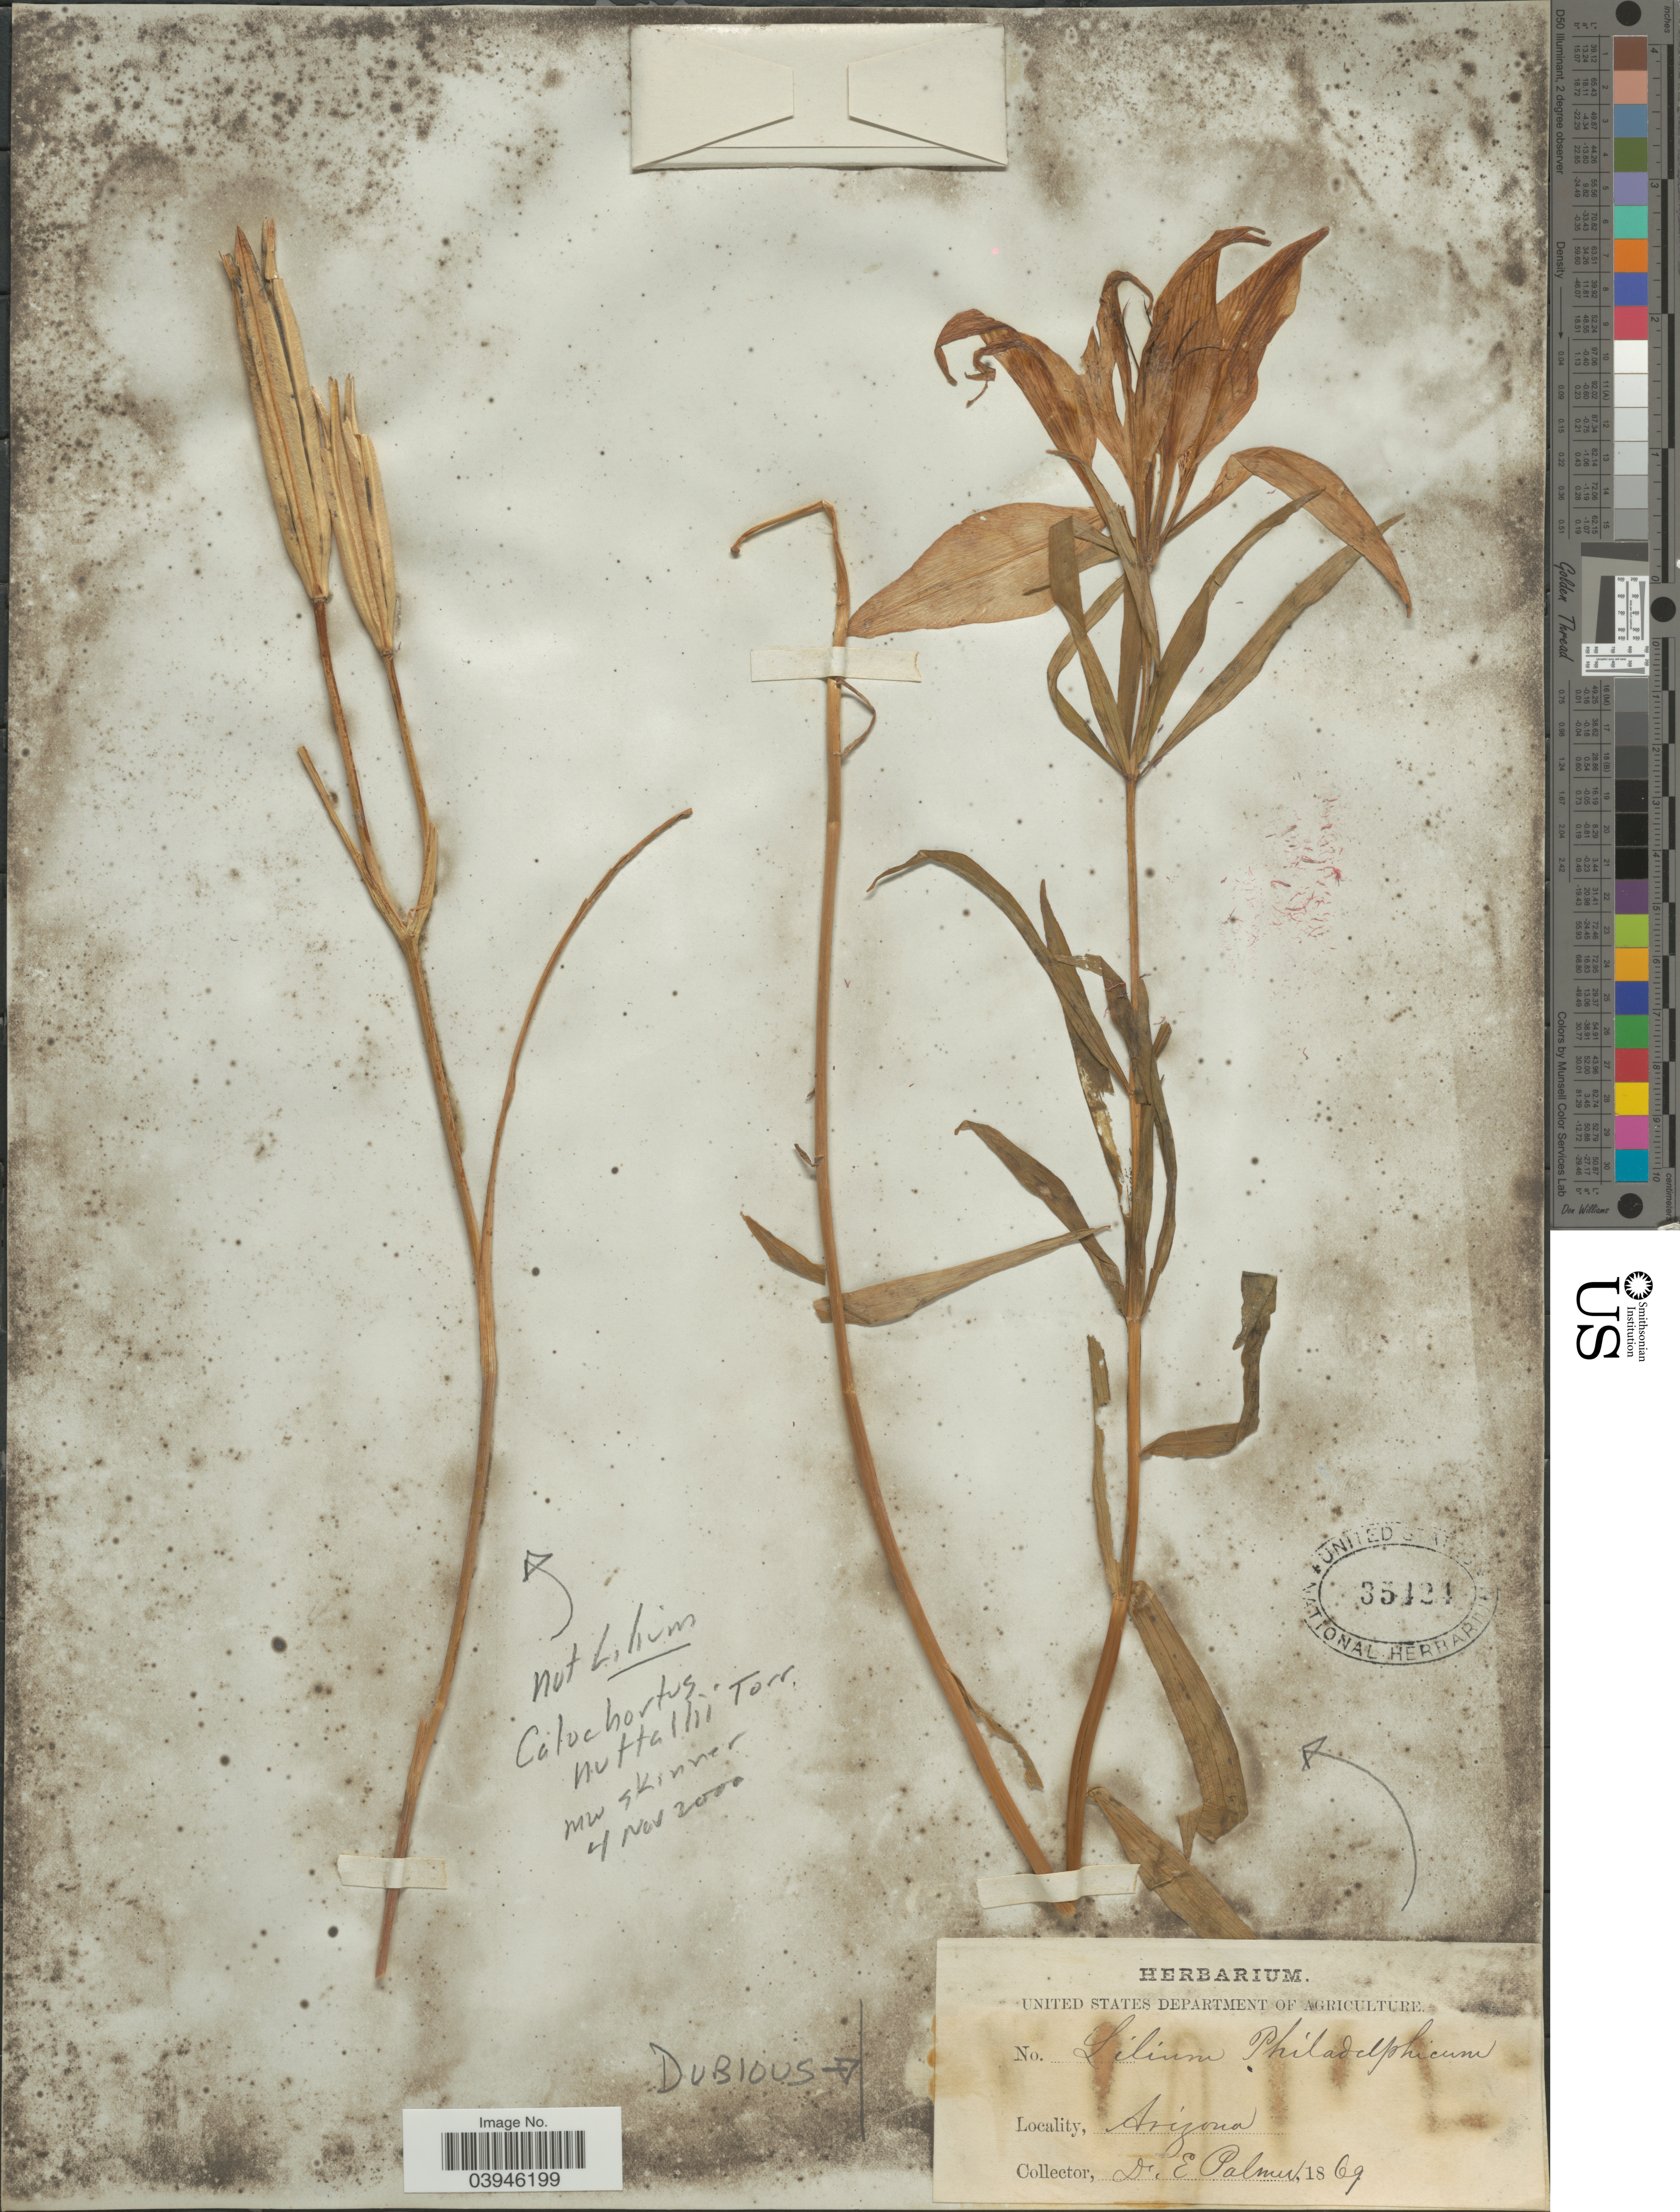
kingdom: Plantae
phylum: Tracheophyta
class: Liliopsida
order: Liliales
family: Liliaceae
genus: Lilium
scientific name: Lilium philadelphicum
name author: L.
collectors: E. Palmer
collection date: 1869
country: United States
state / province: Arizona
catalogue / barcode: US 35424